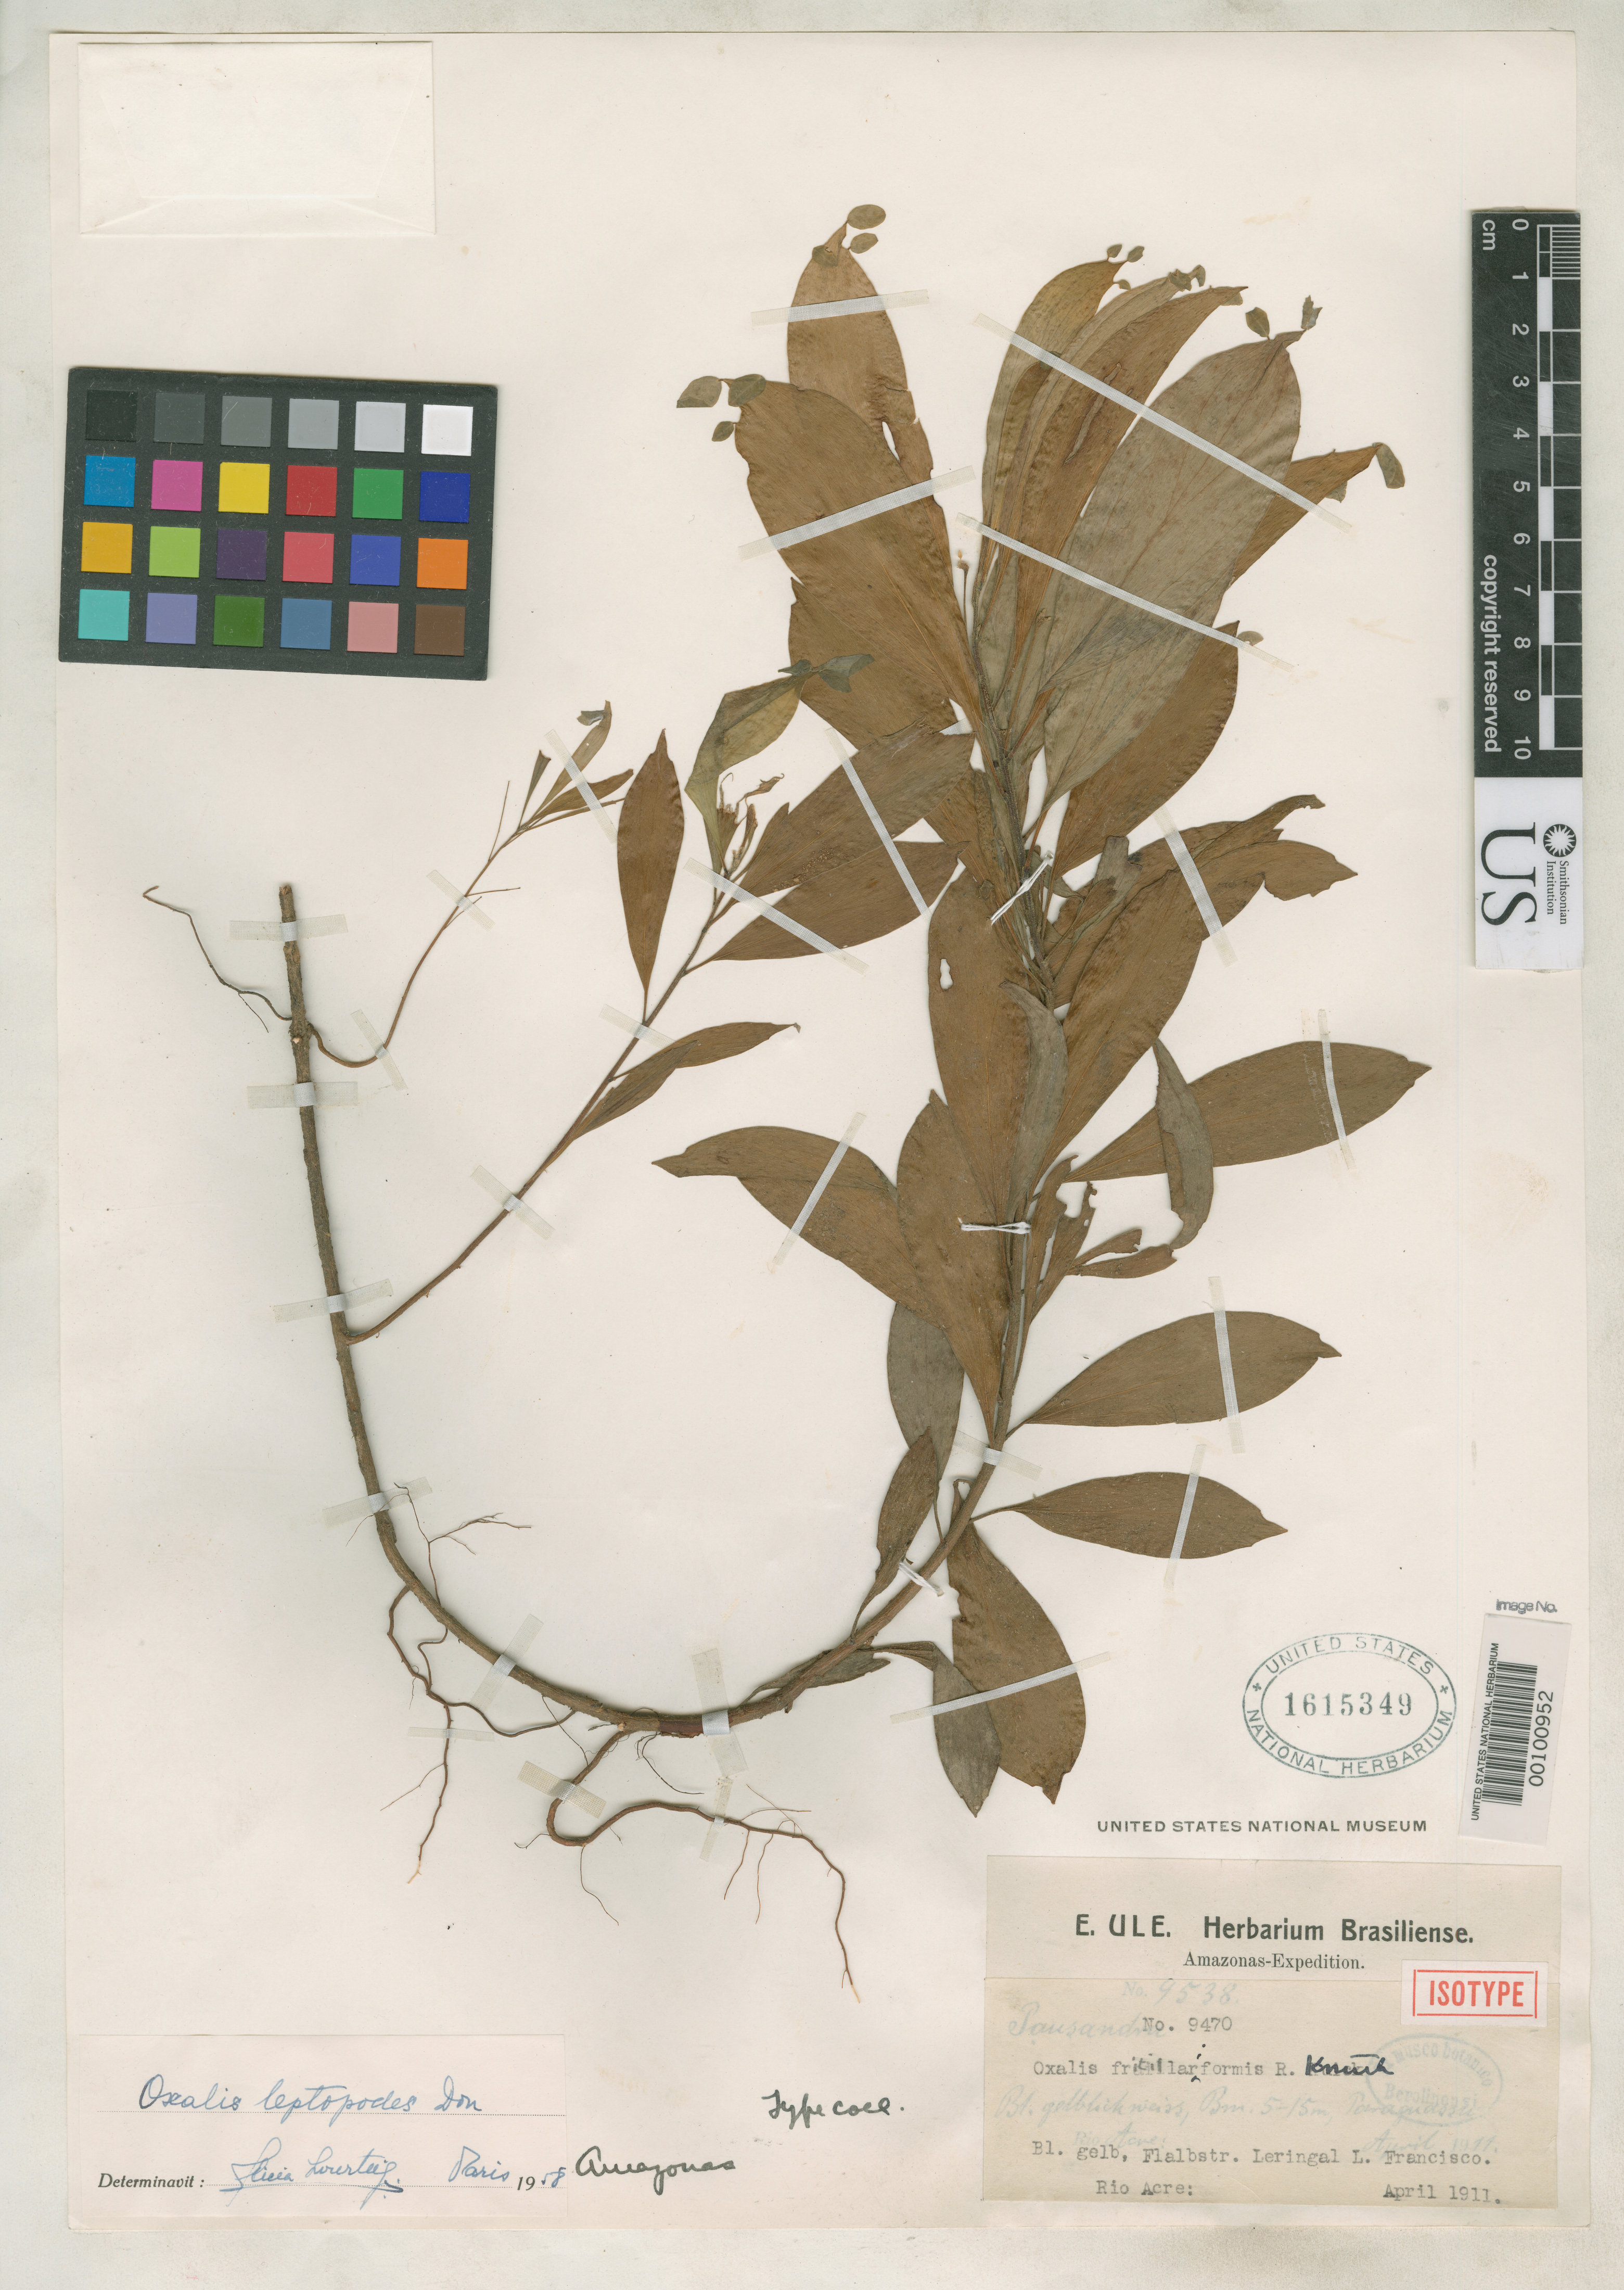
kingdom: Plantae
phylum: Tracheophyta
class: Magnoliopsida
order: Oxalidales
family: Oxalidaceae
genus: Oxalis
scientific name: Oxalis fritillariiformis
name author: R. Knuth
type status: Isotype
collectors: E. H. Ule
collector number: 9470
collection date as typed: Apr 1911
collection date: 1911-04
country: Brazil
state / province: Amazonas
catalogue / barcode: US 1615349